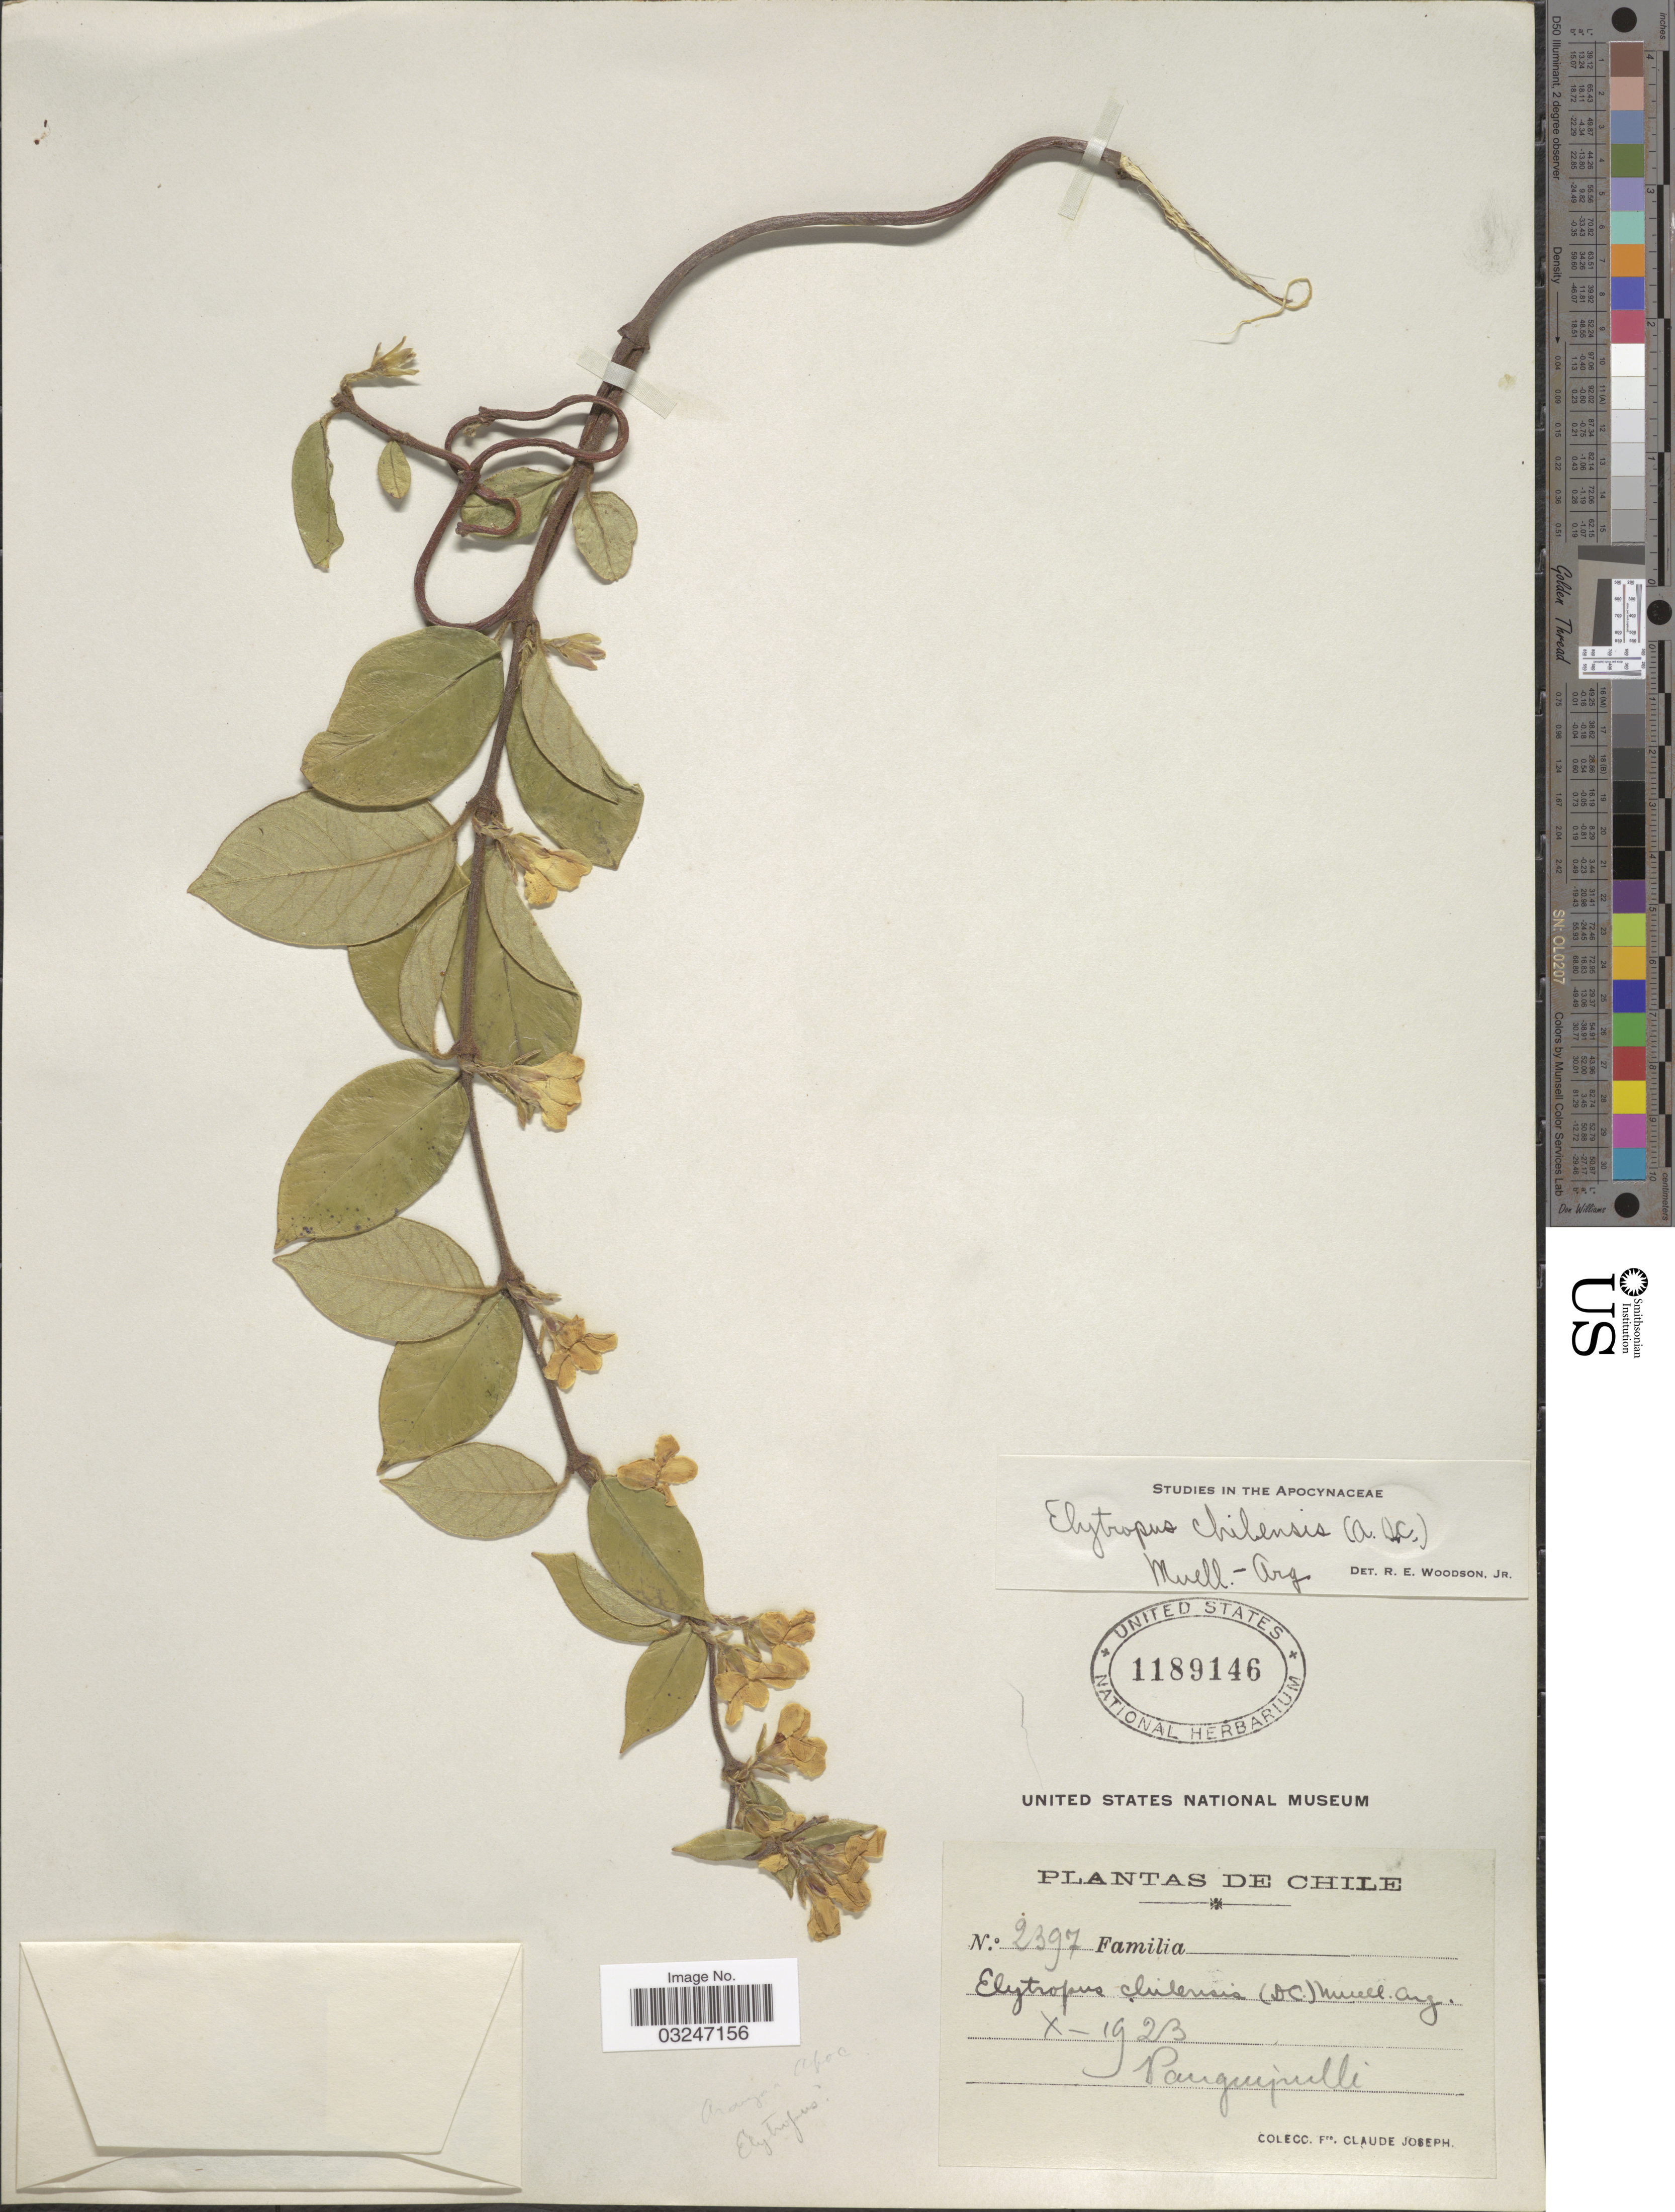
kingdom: Plantae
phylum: Tracheophyta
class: Magnoliopsida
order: Gentianales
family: Apocynaceae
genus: Elytropus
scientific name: Elytropus chilensis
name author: (A. DC.) Müll. Arg.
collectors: Bro. Claude-Joseph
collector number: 2397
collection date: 1923-10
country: Chile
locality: Panguipulli.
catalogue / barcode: US 1189146